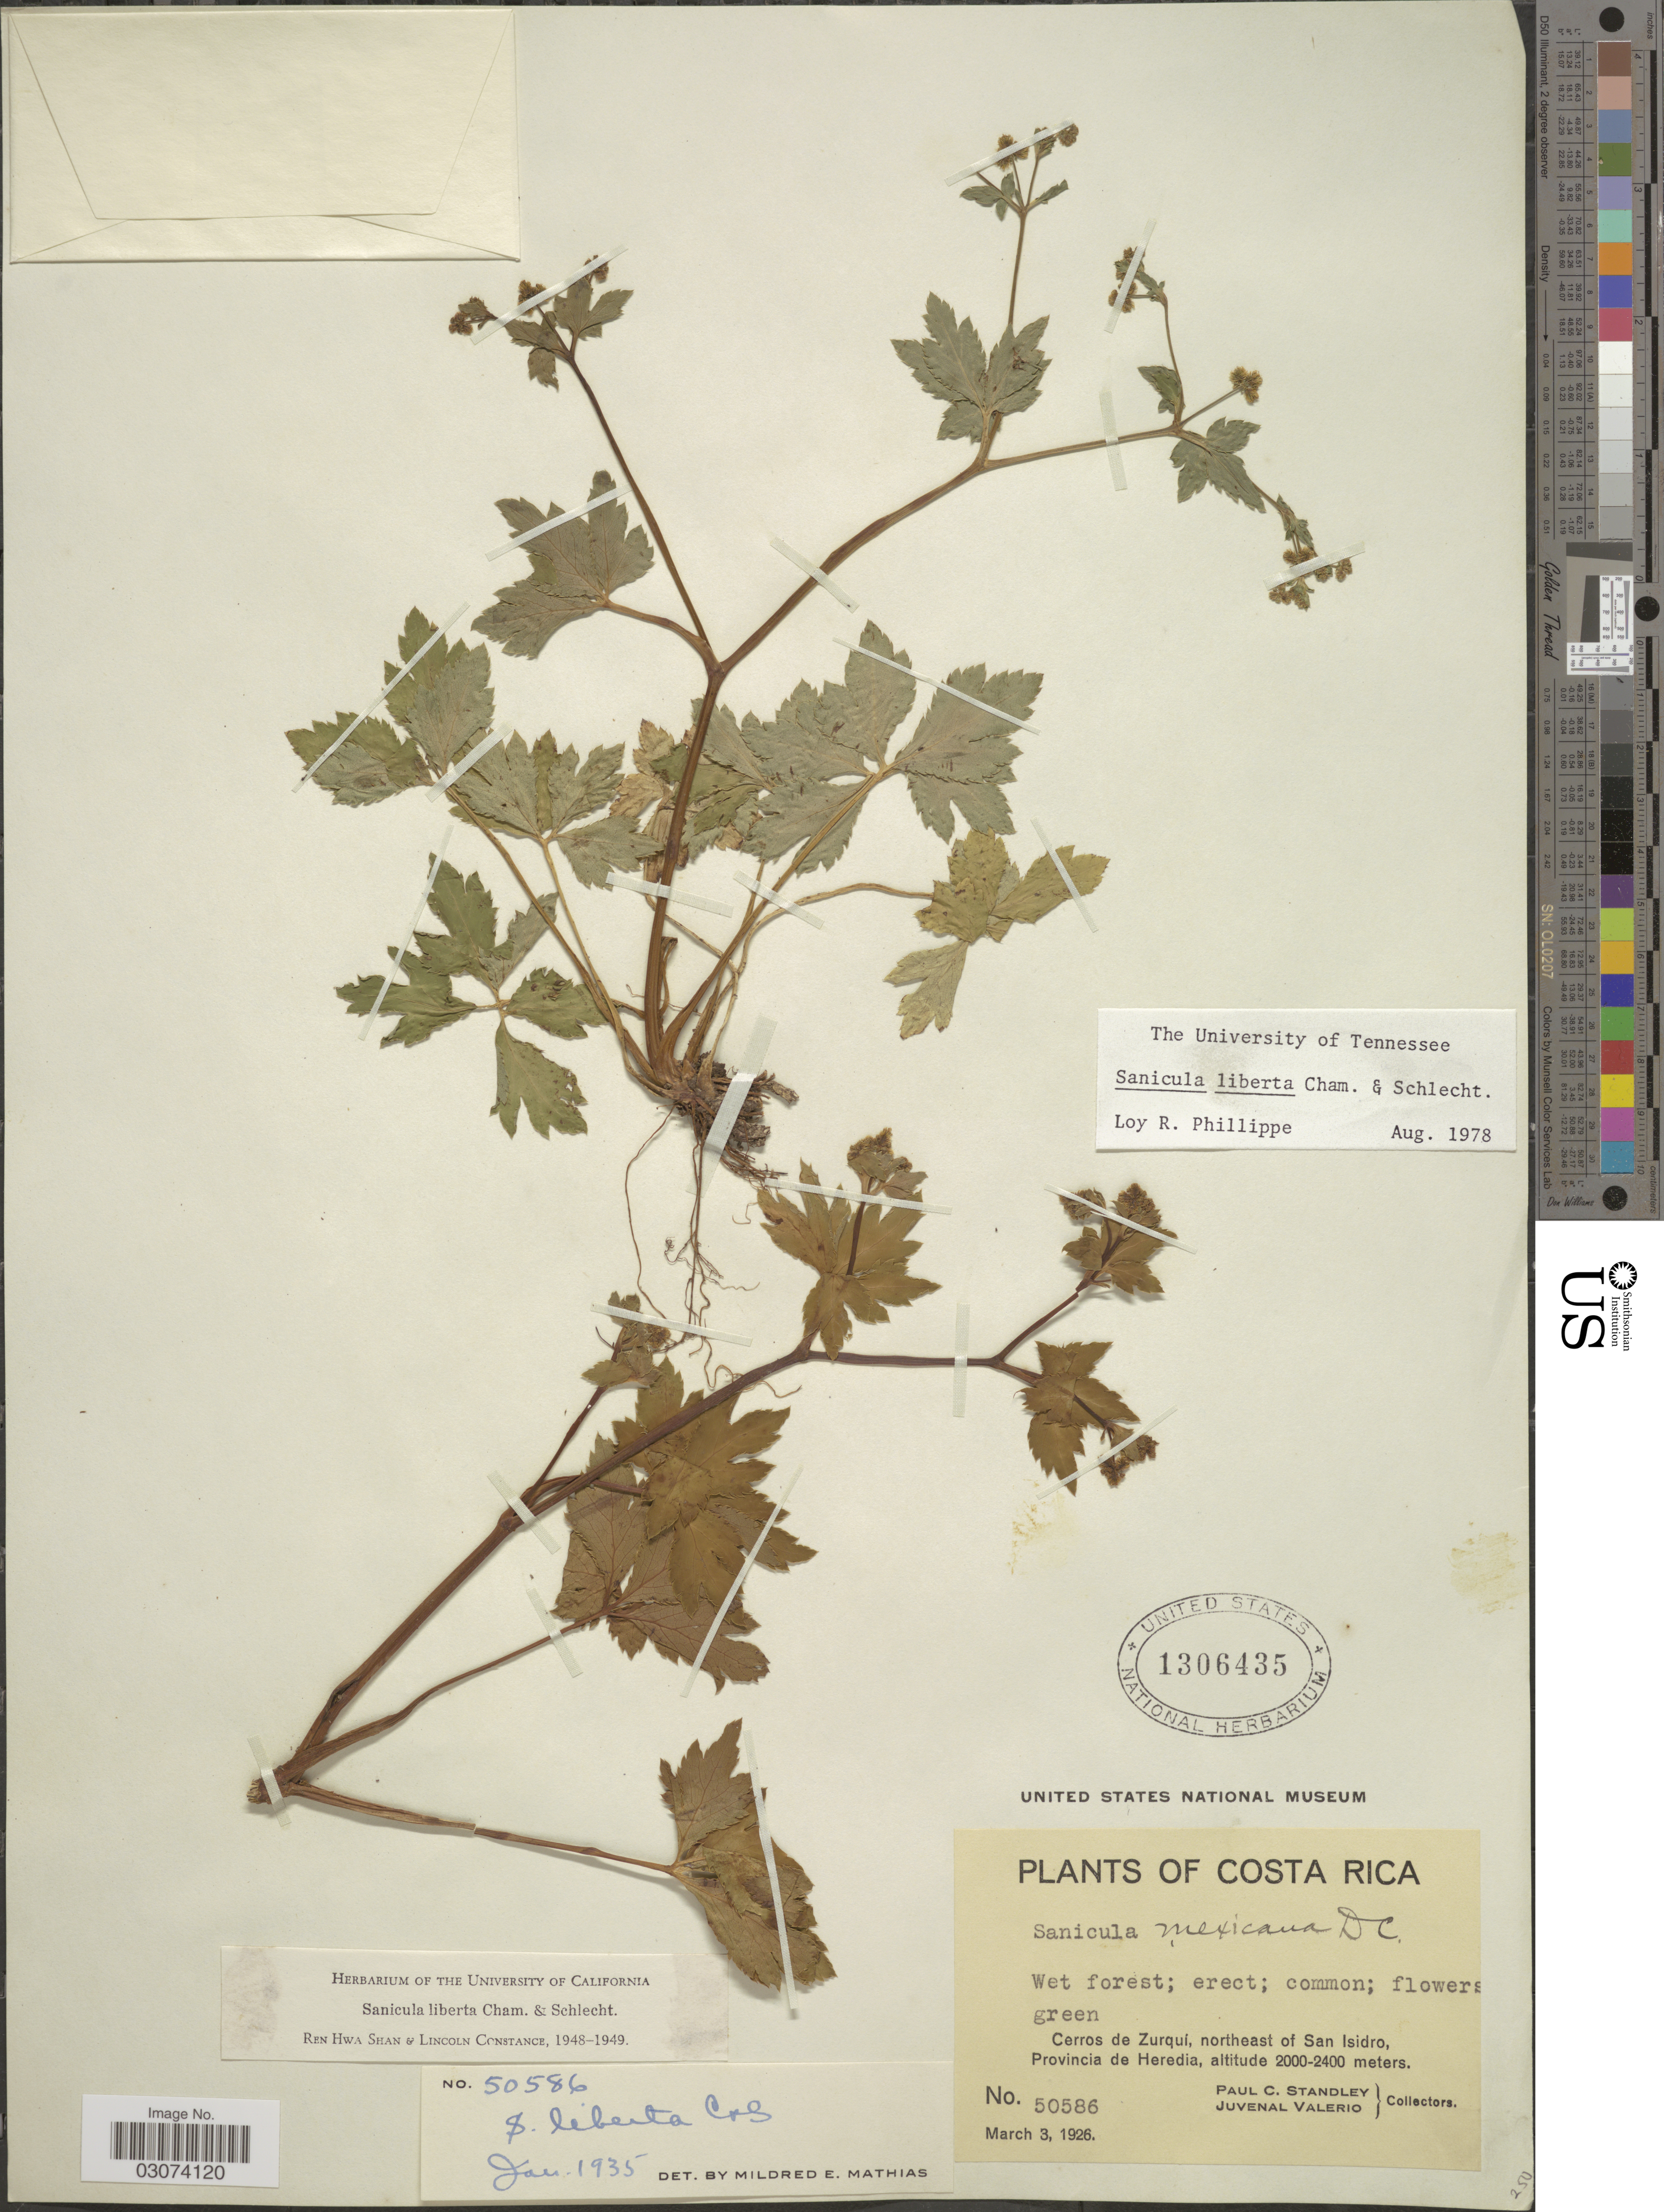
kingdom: Plantae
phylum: Tracheophyta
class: Magnoliopsida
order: Apiales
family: Apiaceae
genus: Sanicula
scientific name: Sanicula liberta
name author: Cham. & Schltdl.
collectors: P. C. Standley & J. Valerio R.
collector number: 50586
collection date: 1926-03-03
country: Costa Rica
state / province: Heredia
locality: Cerros de Zurquí, northeast of San Isidro.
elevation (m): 2000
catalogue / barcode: US 1306435